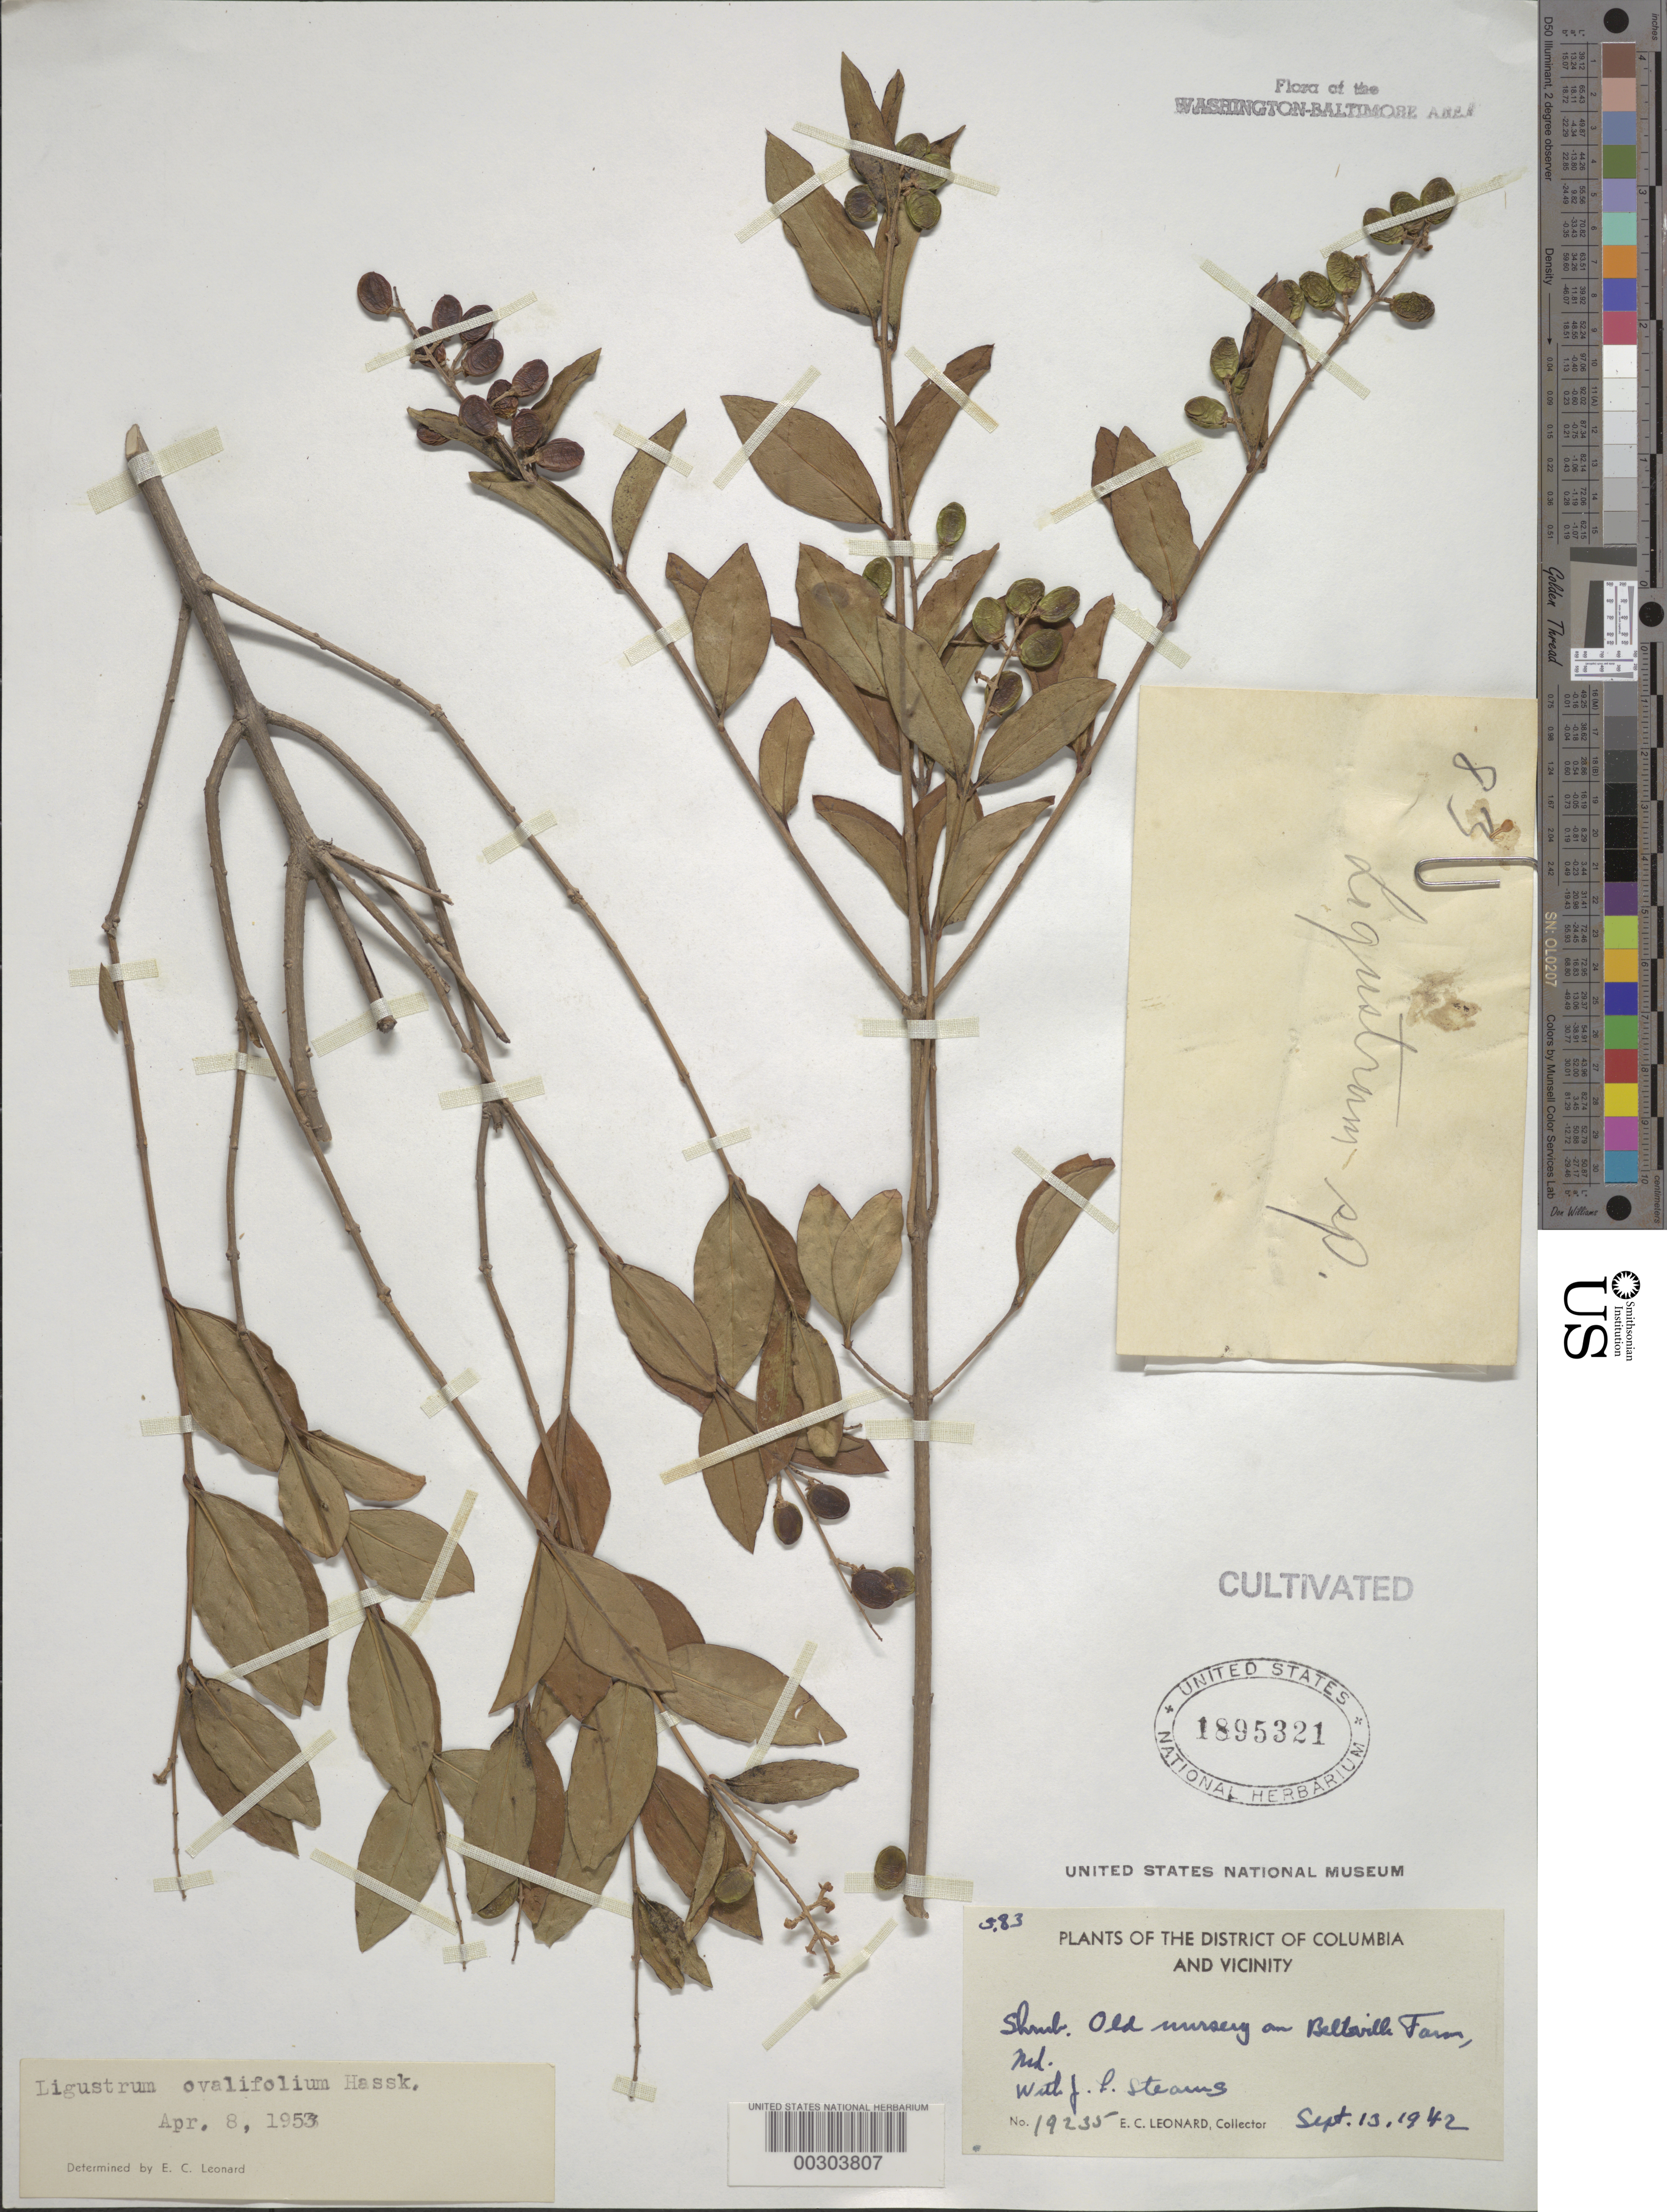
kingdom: Plantae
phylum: Tracheophyta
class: Magnoliopsida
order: Lamiales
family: Oleaceae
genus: Ligustrum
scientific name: Ligustrum ovalifolium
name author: Hassk.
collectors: E. C. Leonard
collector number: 19235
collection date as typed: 13 Sep 1942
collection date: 1942-09-13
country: United States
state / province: Maryland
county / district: Prince George's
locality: Beltsville Farm, Old Nursery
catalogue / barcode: US 1895321